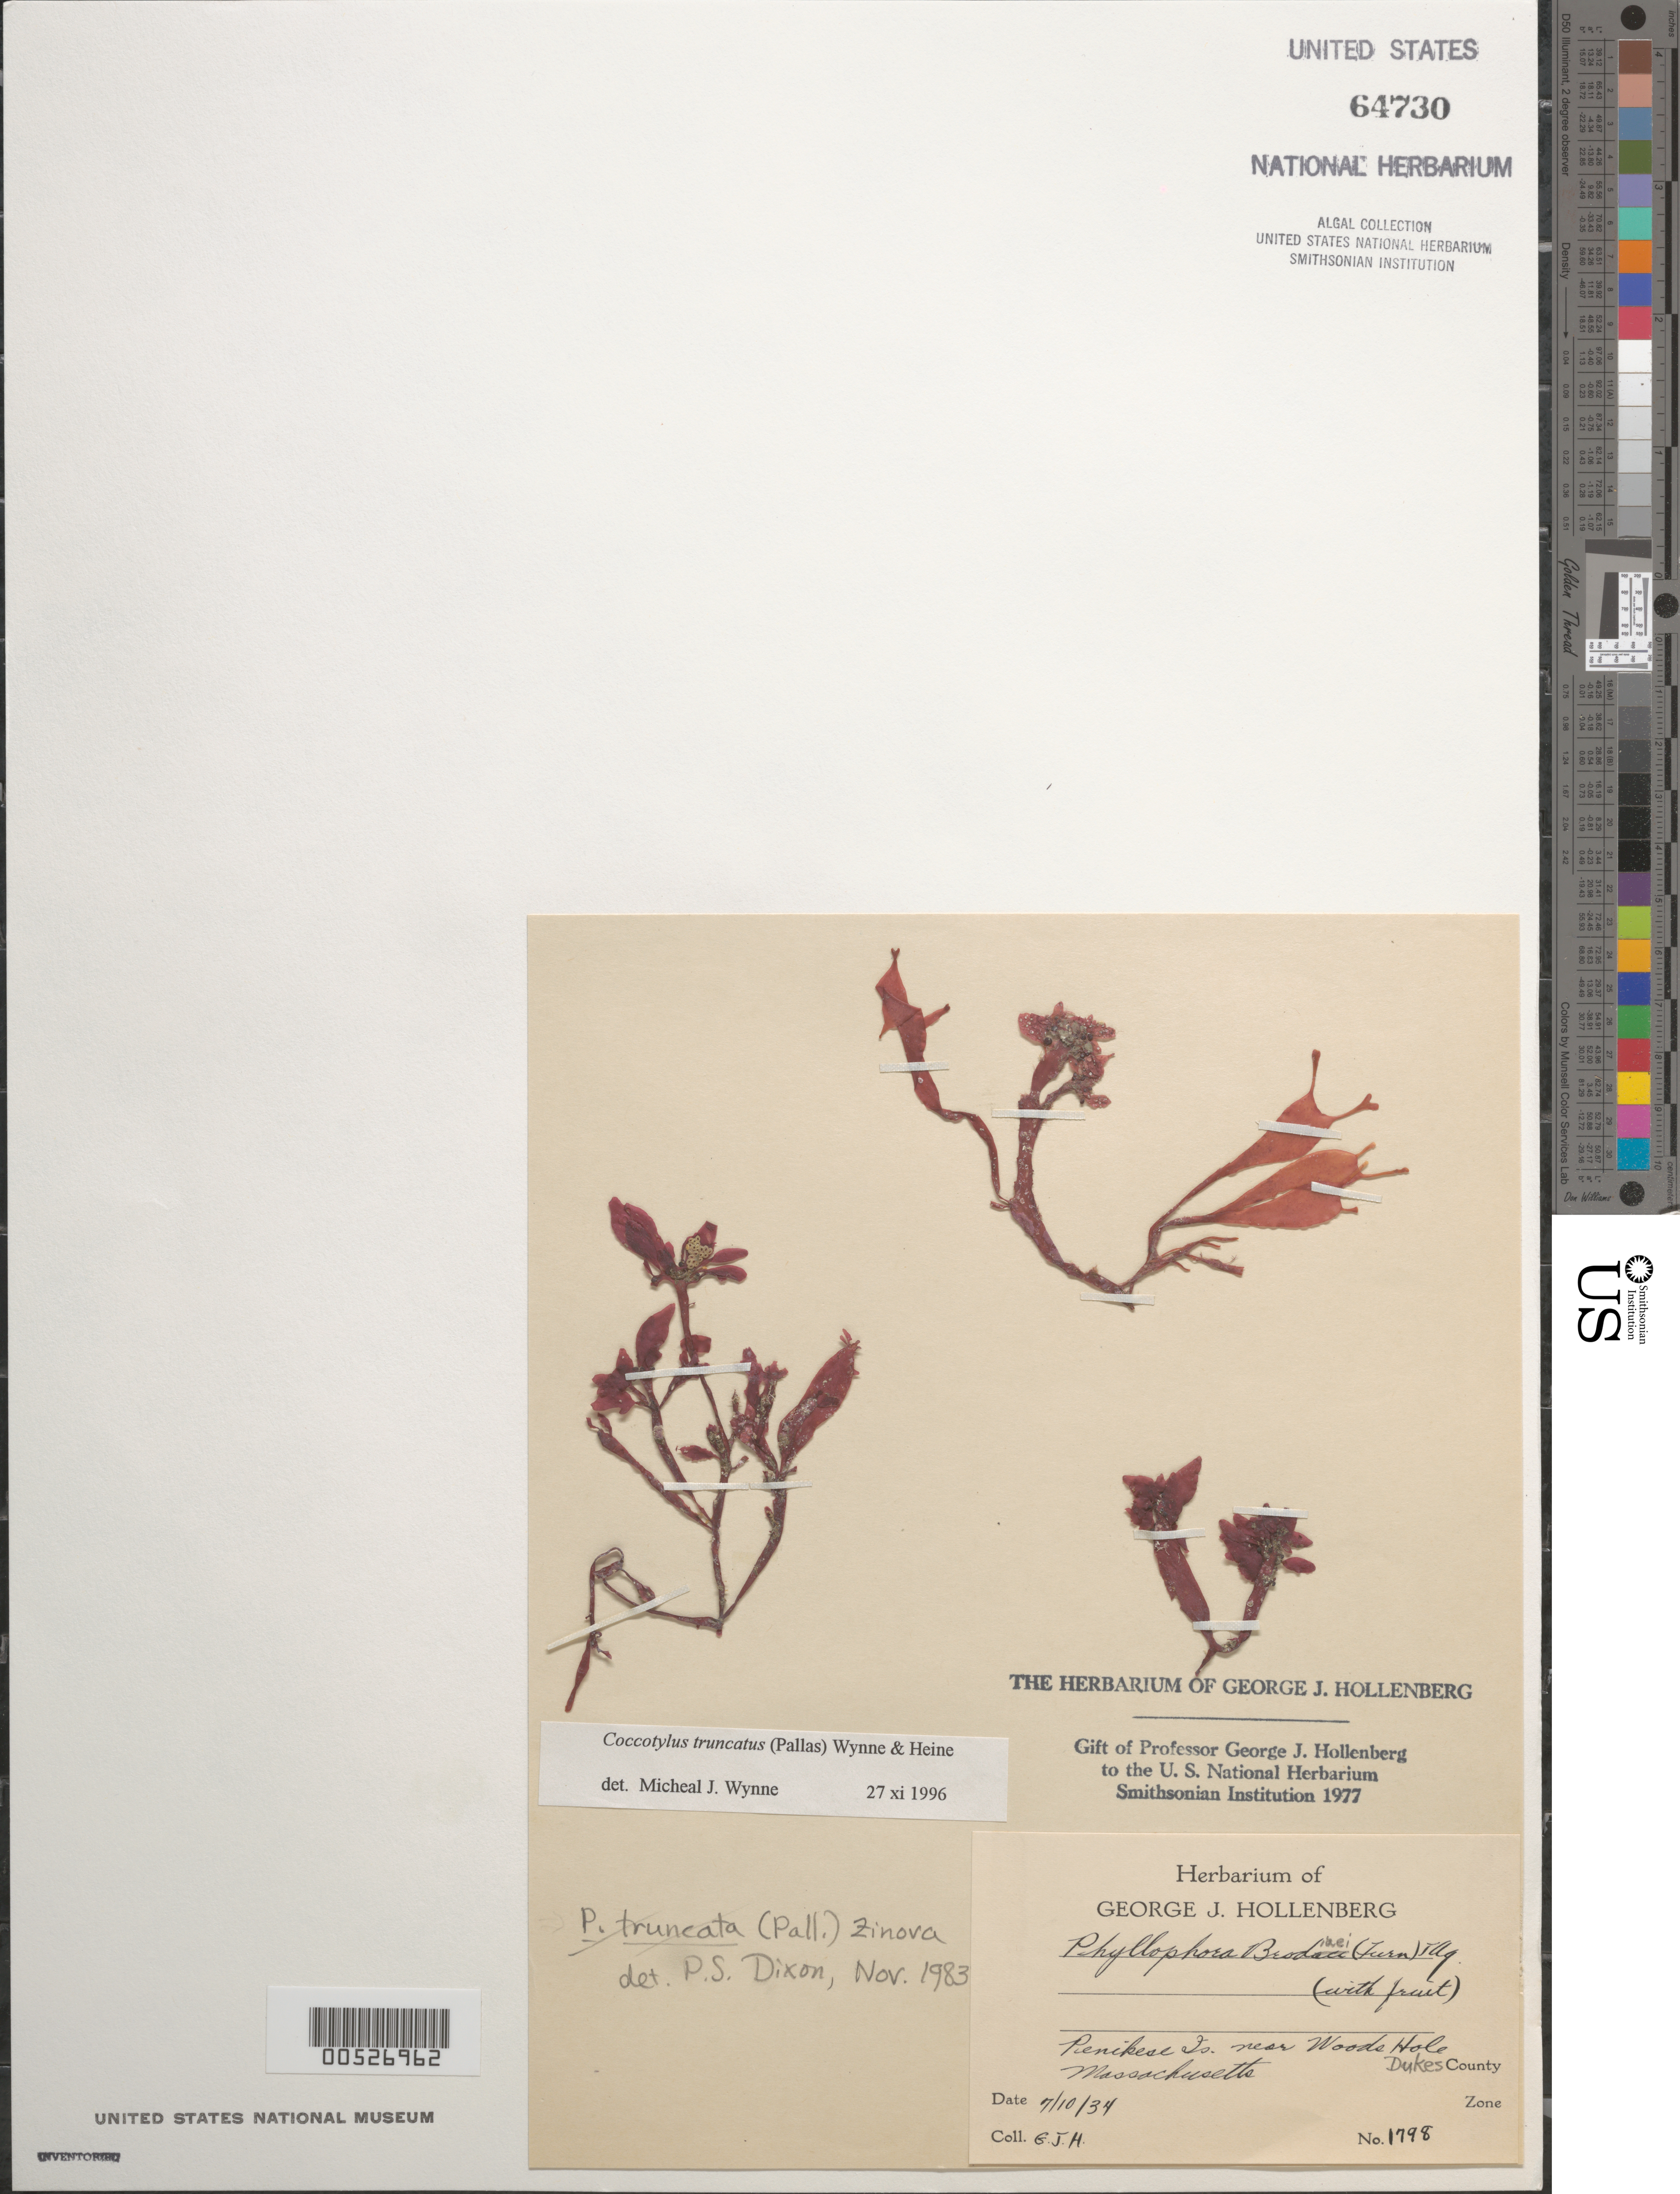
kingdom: Plantae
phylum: Rhodophyta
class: Florideophyceae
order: Gigartinales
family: Phyllophoraceae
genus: Coccotylus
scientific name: Coccotylus truncatus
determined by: Wynne, M. J.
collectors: G. Hollenberg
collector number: GJH 1798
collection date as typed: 10 Jul 1934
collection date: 1934-07-10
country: United States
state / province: Massachusetts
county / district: Dukes County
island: Penikese Island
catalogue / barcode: US 64730